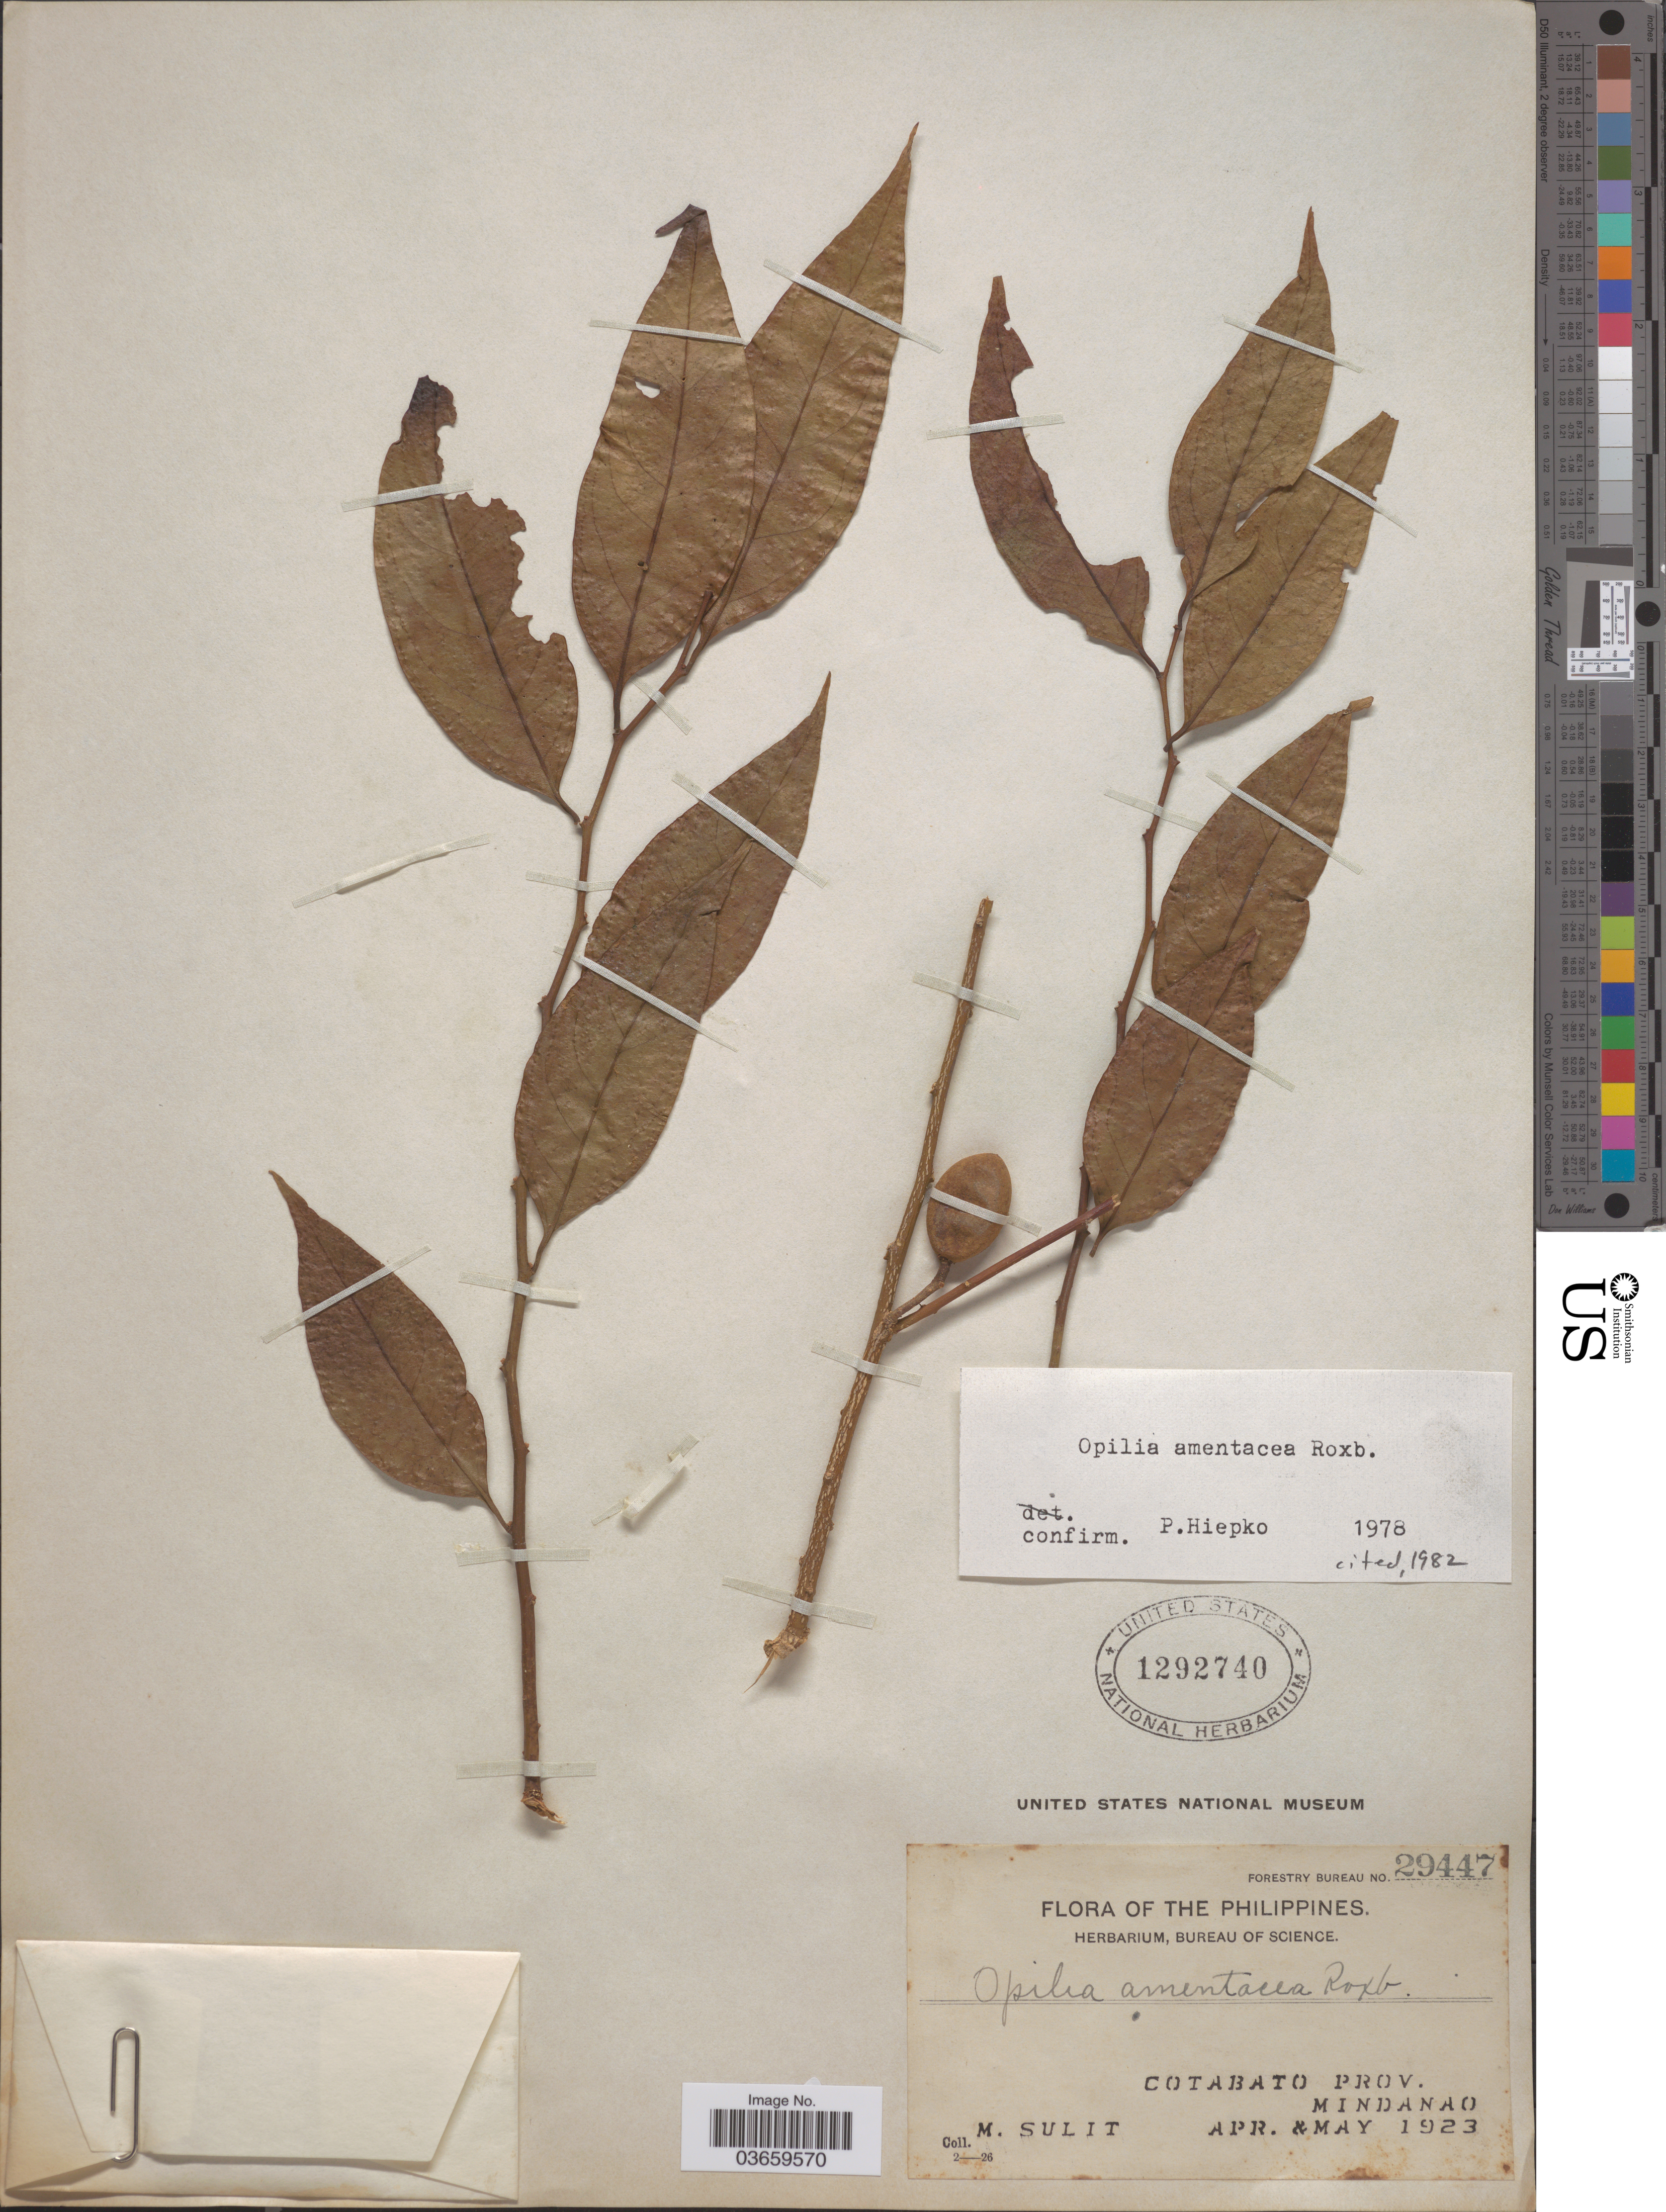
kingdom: Plantae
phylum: Tracheophyta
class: Magnoliopsida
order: Santalales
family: Opiliaceae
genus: Opilia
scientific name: Opilia amentacea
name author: Roxb.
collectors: M. Sulit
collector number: Forestry Bureau 29447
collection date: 1923-04/1923-05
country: Philippines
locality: Cotabato Prov. Mindanao.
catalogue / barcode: US 1292740